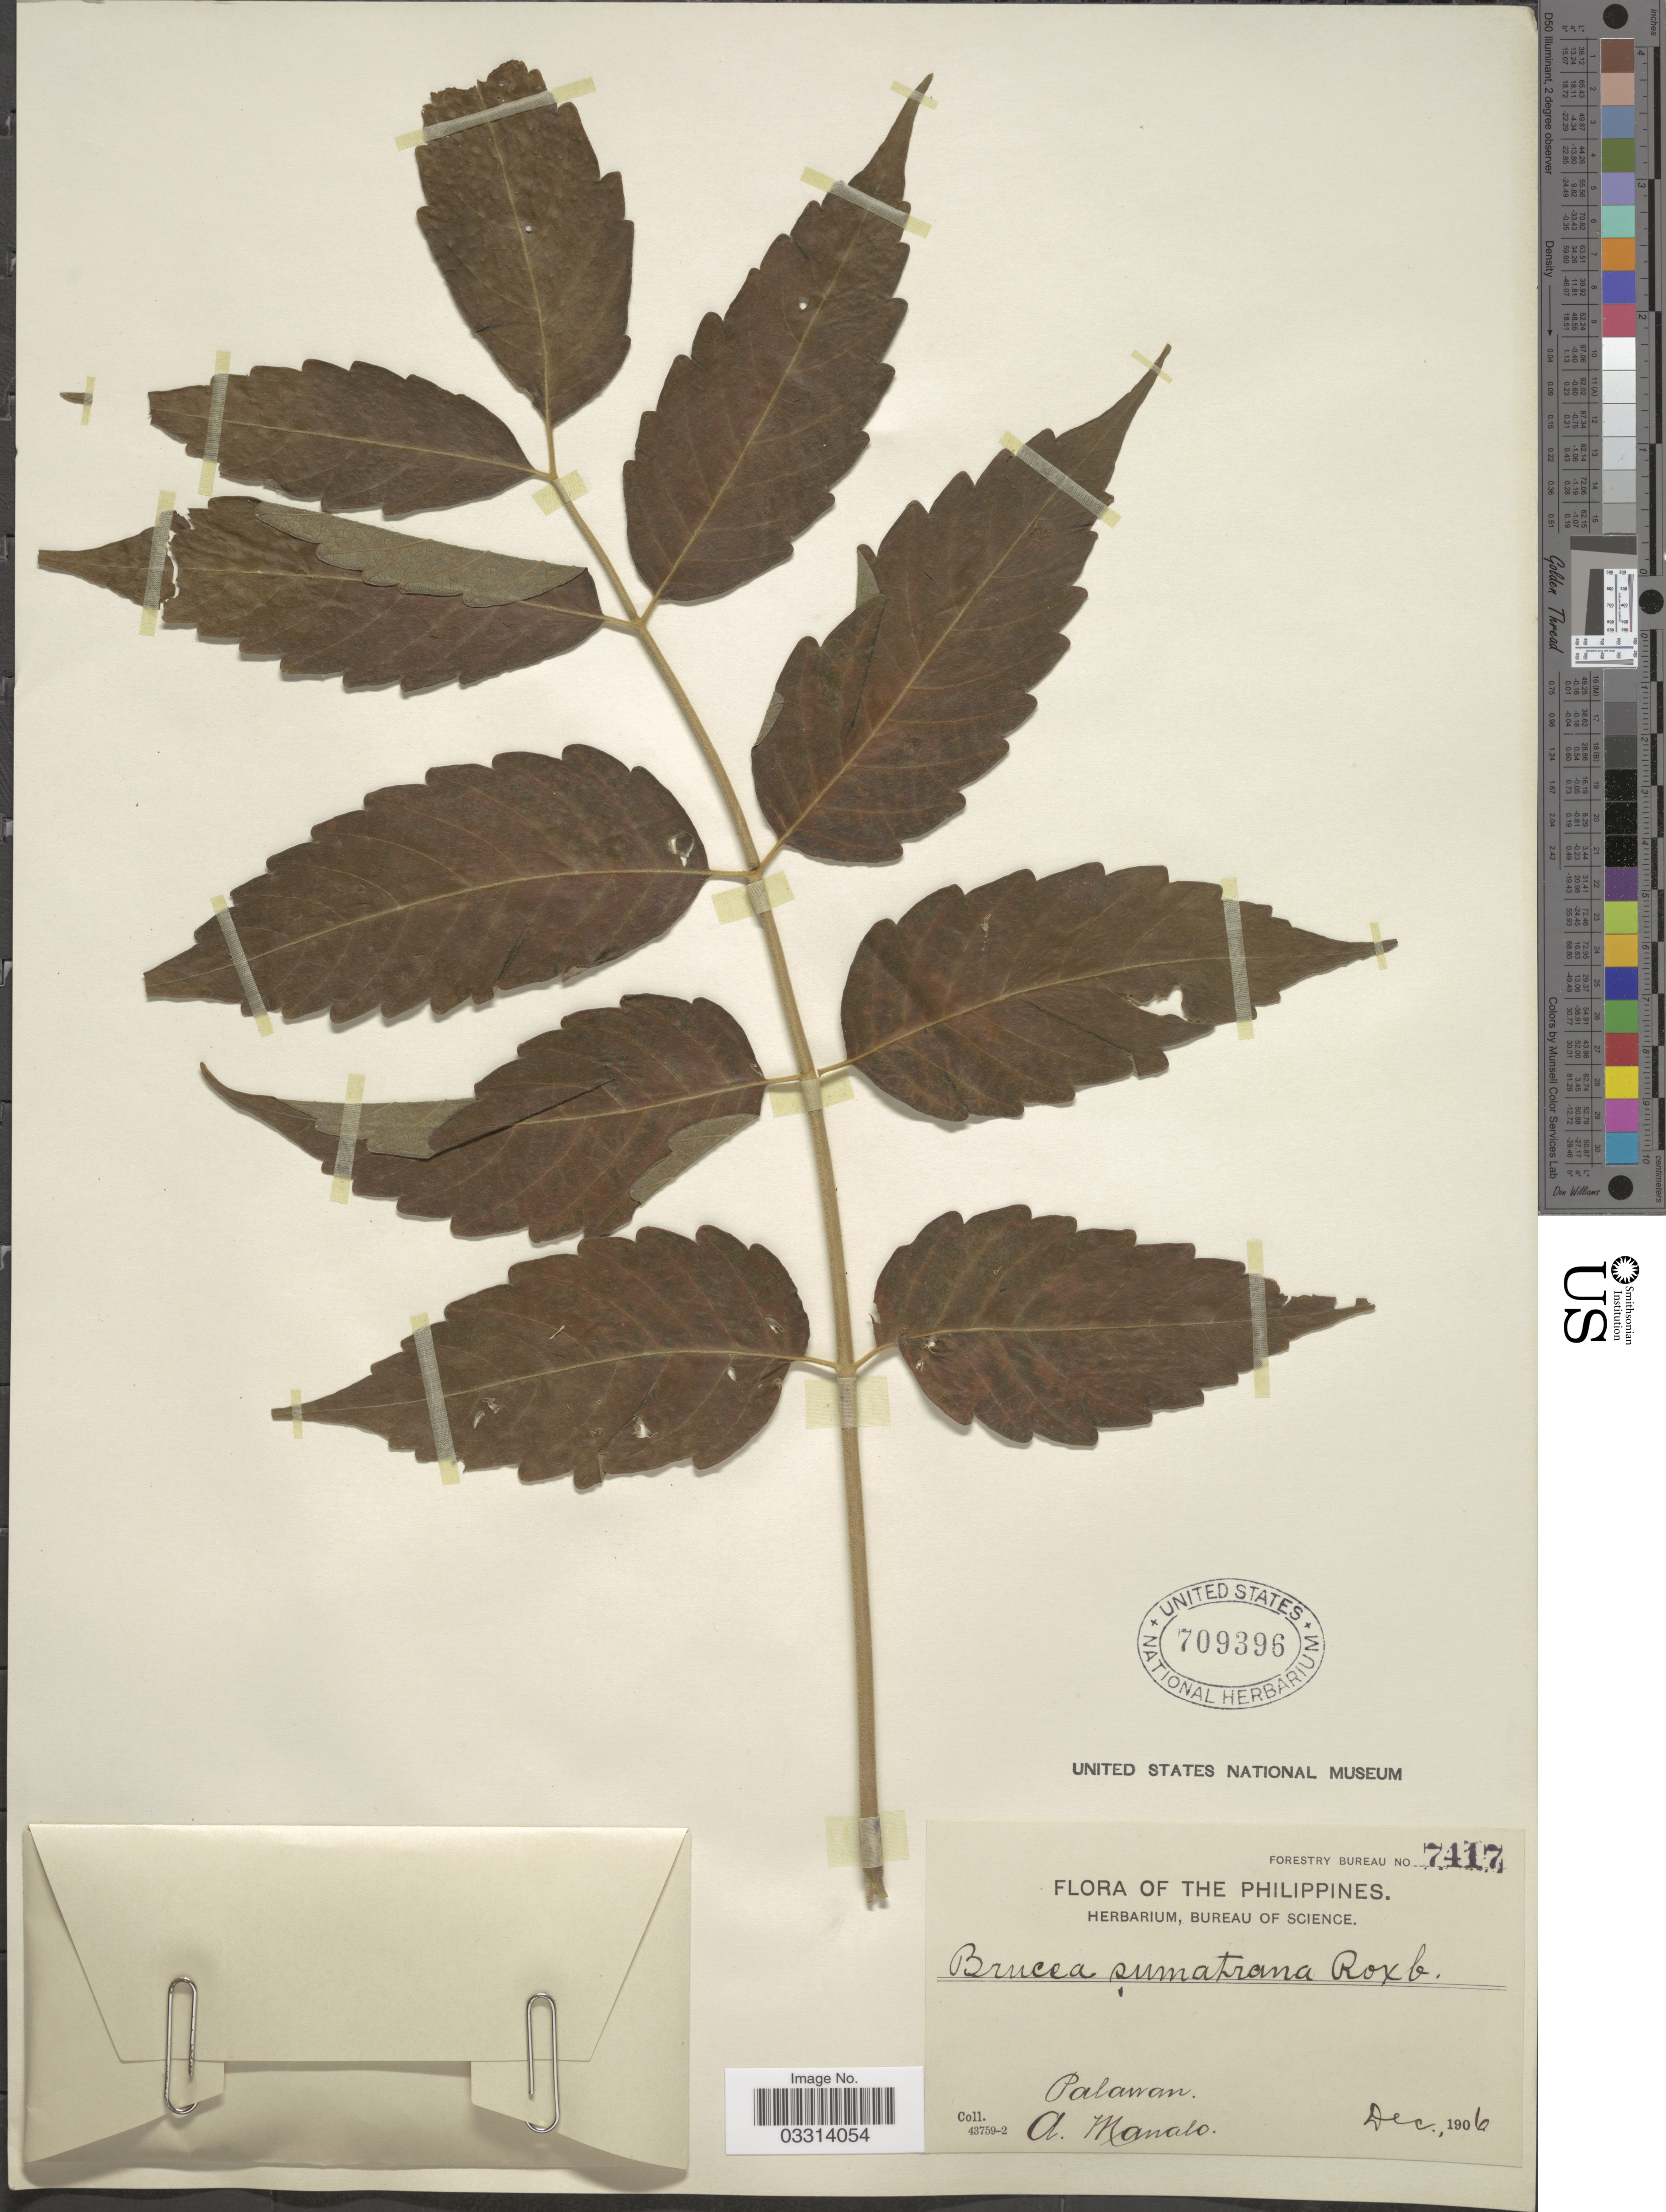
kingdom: Plantae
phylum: Tracheophyta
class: Magnoliopsida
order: Sapindales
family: Simaroubaceae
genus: Brucea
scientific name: Brucea javanica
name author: (L.) Merr.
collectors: A. Manalo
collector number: Forestry Bureau 7417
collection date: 1906-12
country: Philippines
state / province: Mimaropa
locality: Palawan.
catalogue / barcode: US 709396